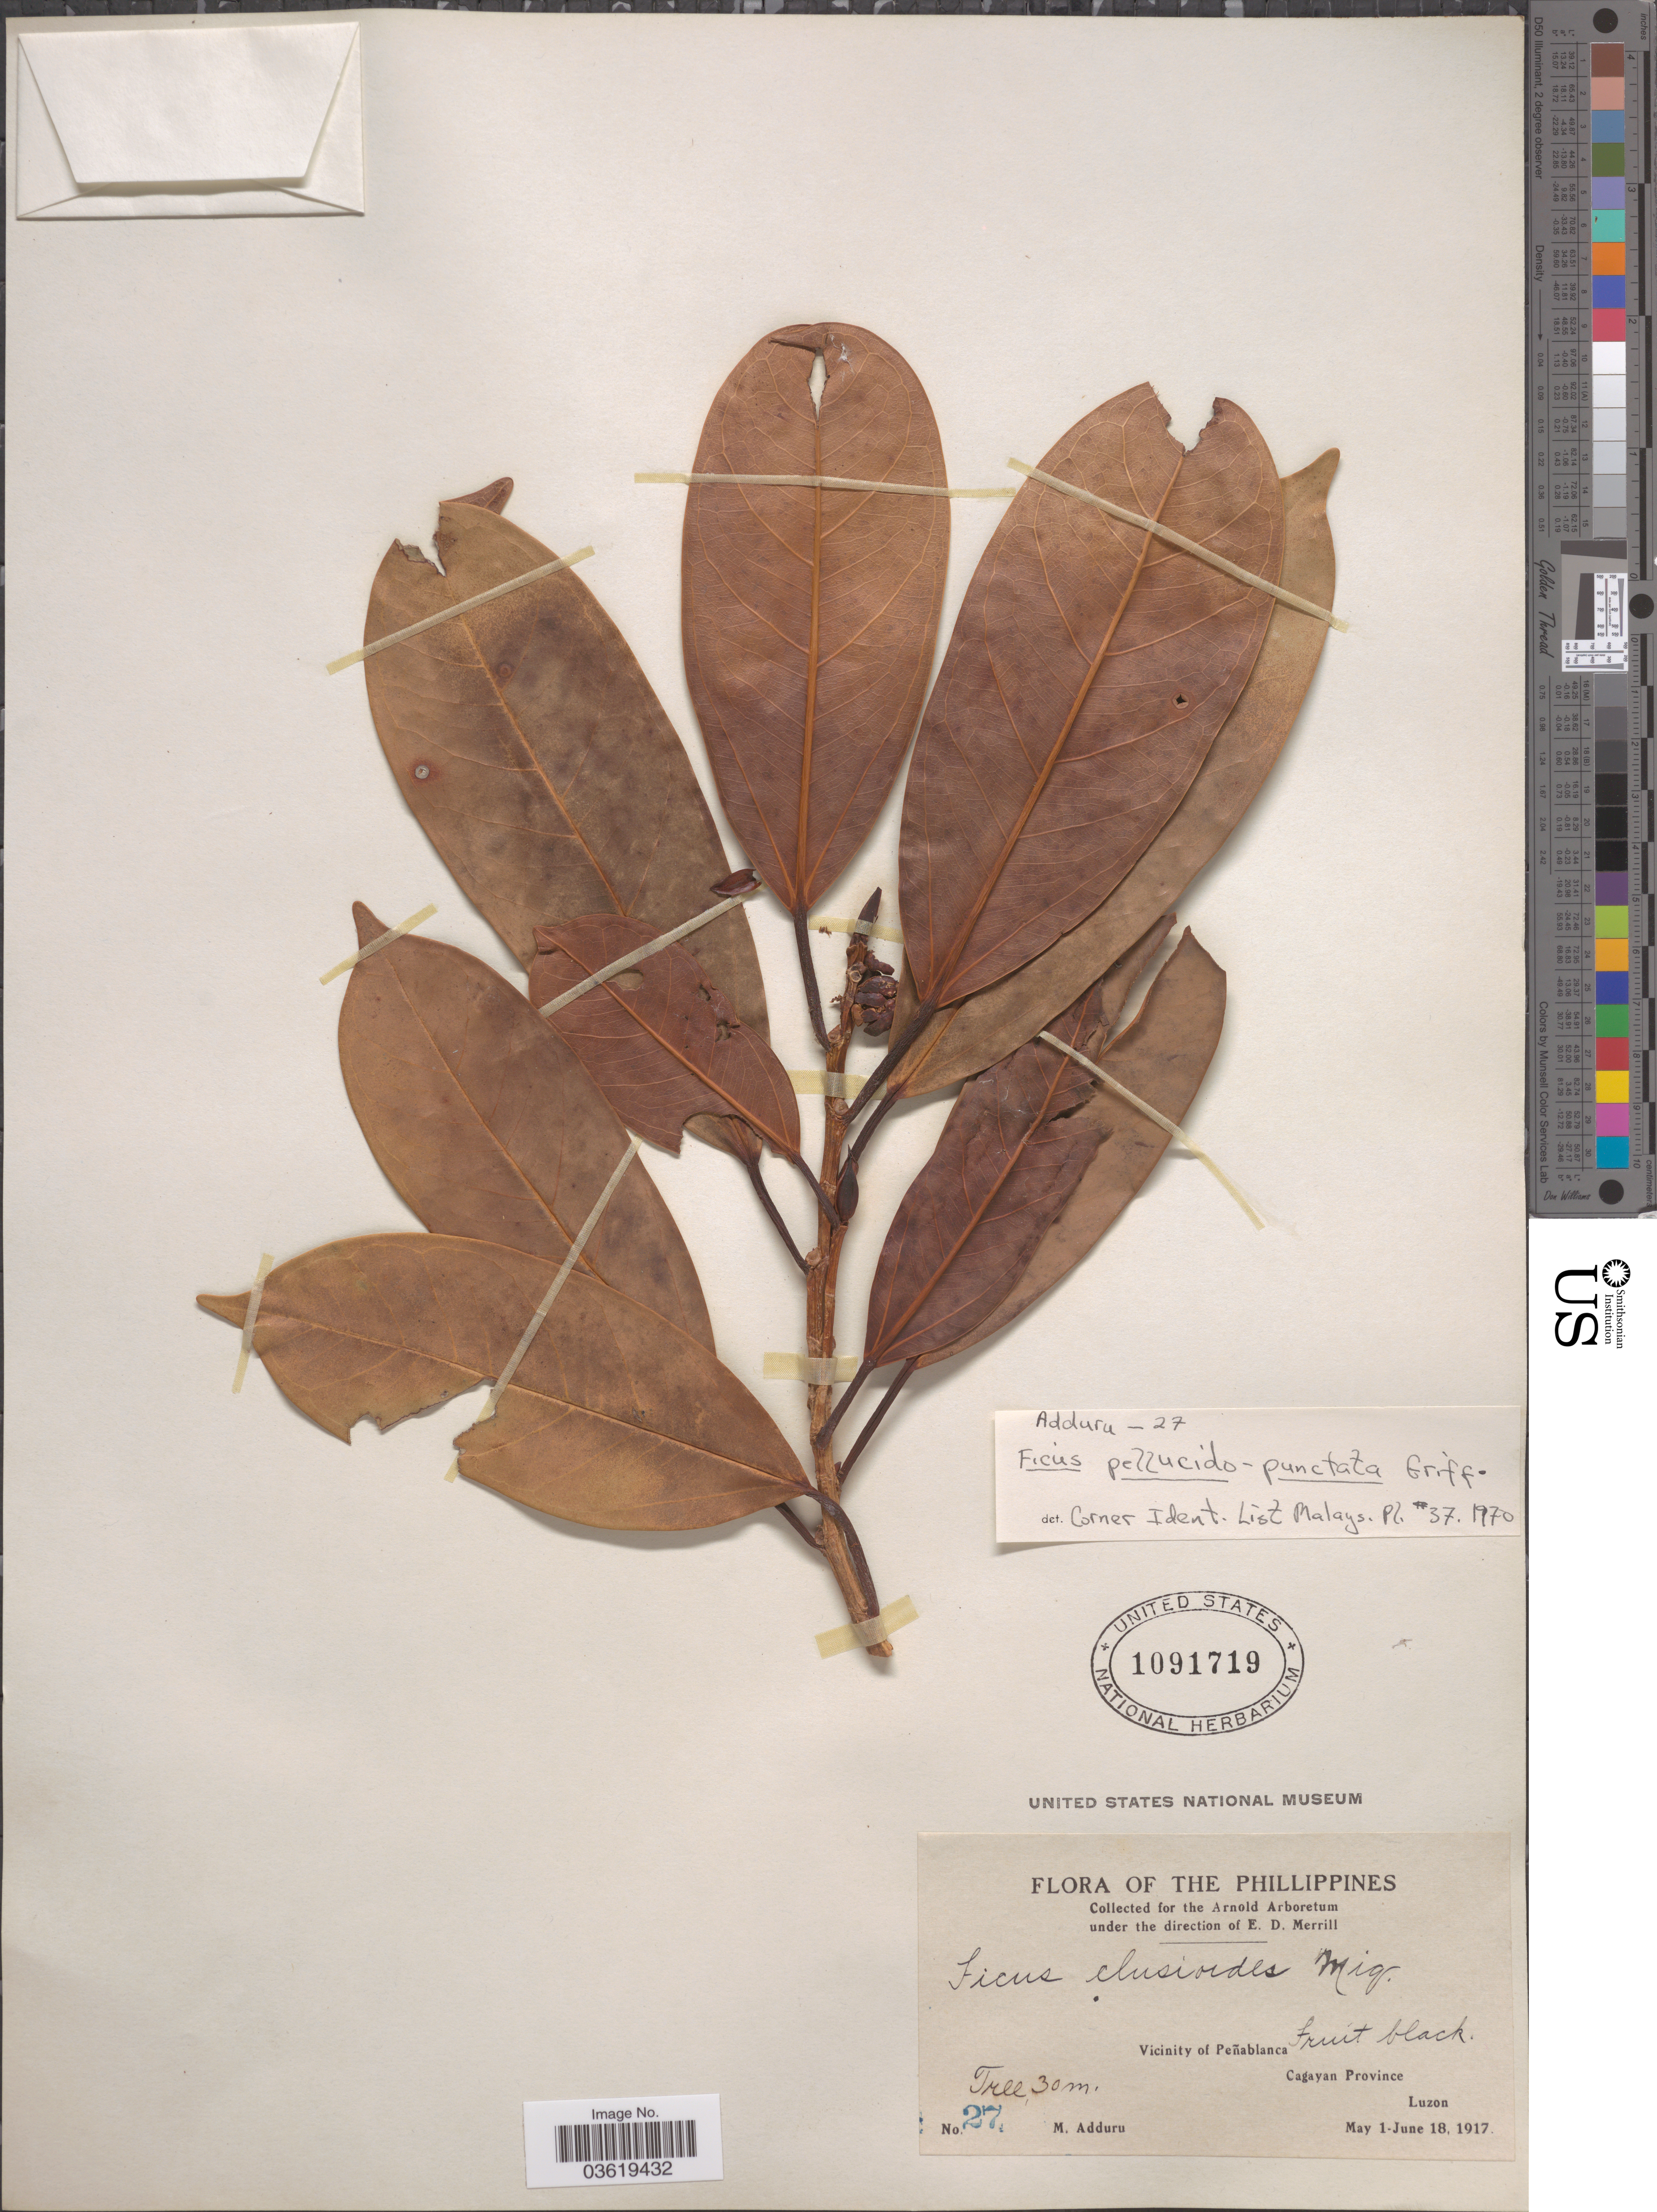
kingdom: Plantae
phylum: Tracheophyta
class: Magnoliopsida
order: Rosales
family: Moraceae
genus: Ficus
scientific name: Ficus pellucido-punctata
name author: Griff.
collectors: M. Adduru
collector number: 27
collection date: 1917-05-01/1917-06-18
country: Philippines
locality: Vicinity of Peñablanca. Cayagan Province. Luzon.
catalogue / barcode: US 1091719